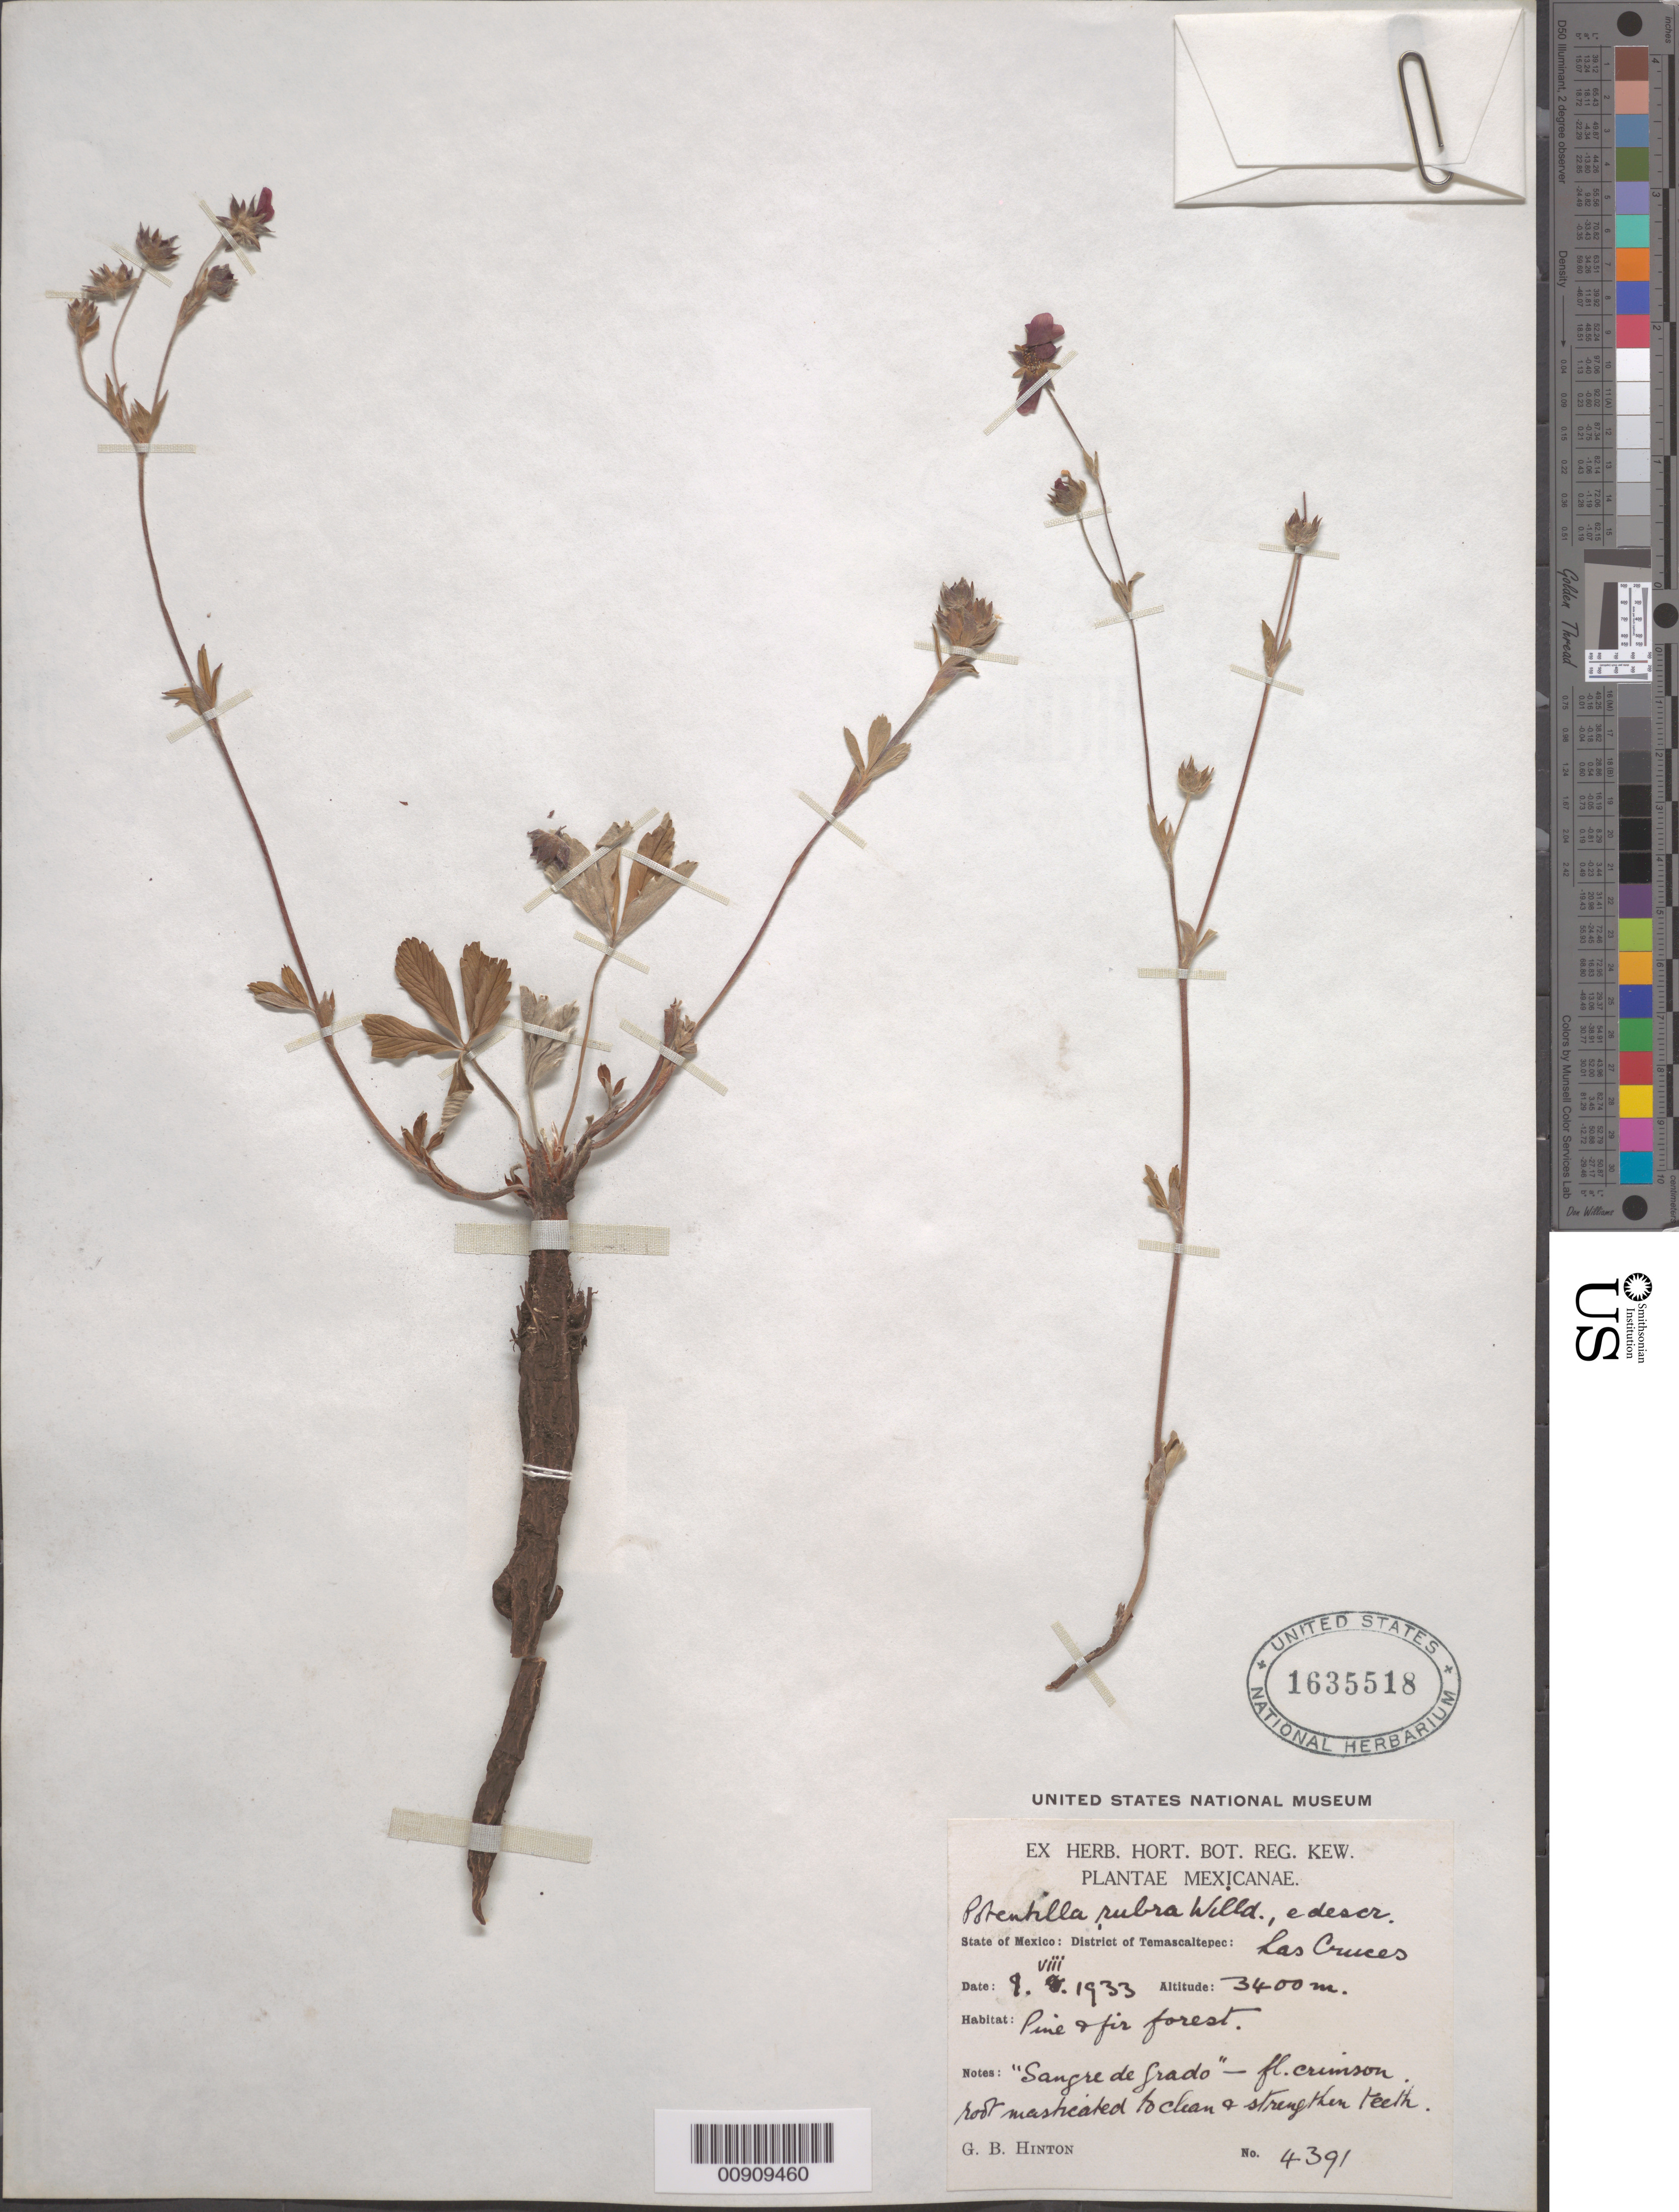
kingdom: Plantae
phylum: Tracheophyta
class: Magnoliopsida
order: Rosales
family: Rosaceae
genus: Potentilla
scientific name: Potentilla rubra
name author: Willd. ex Schltdl.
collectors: G. B. Hinton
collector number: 4391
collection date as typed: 09 Aug 1933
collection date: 1933-08-09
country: Mexico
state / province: México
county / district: Temascaltepec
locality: State of Mexico: District Temascaltepec: Las Cruces.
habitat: Pine & fir forest.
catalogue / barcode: US 1635518